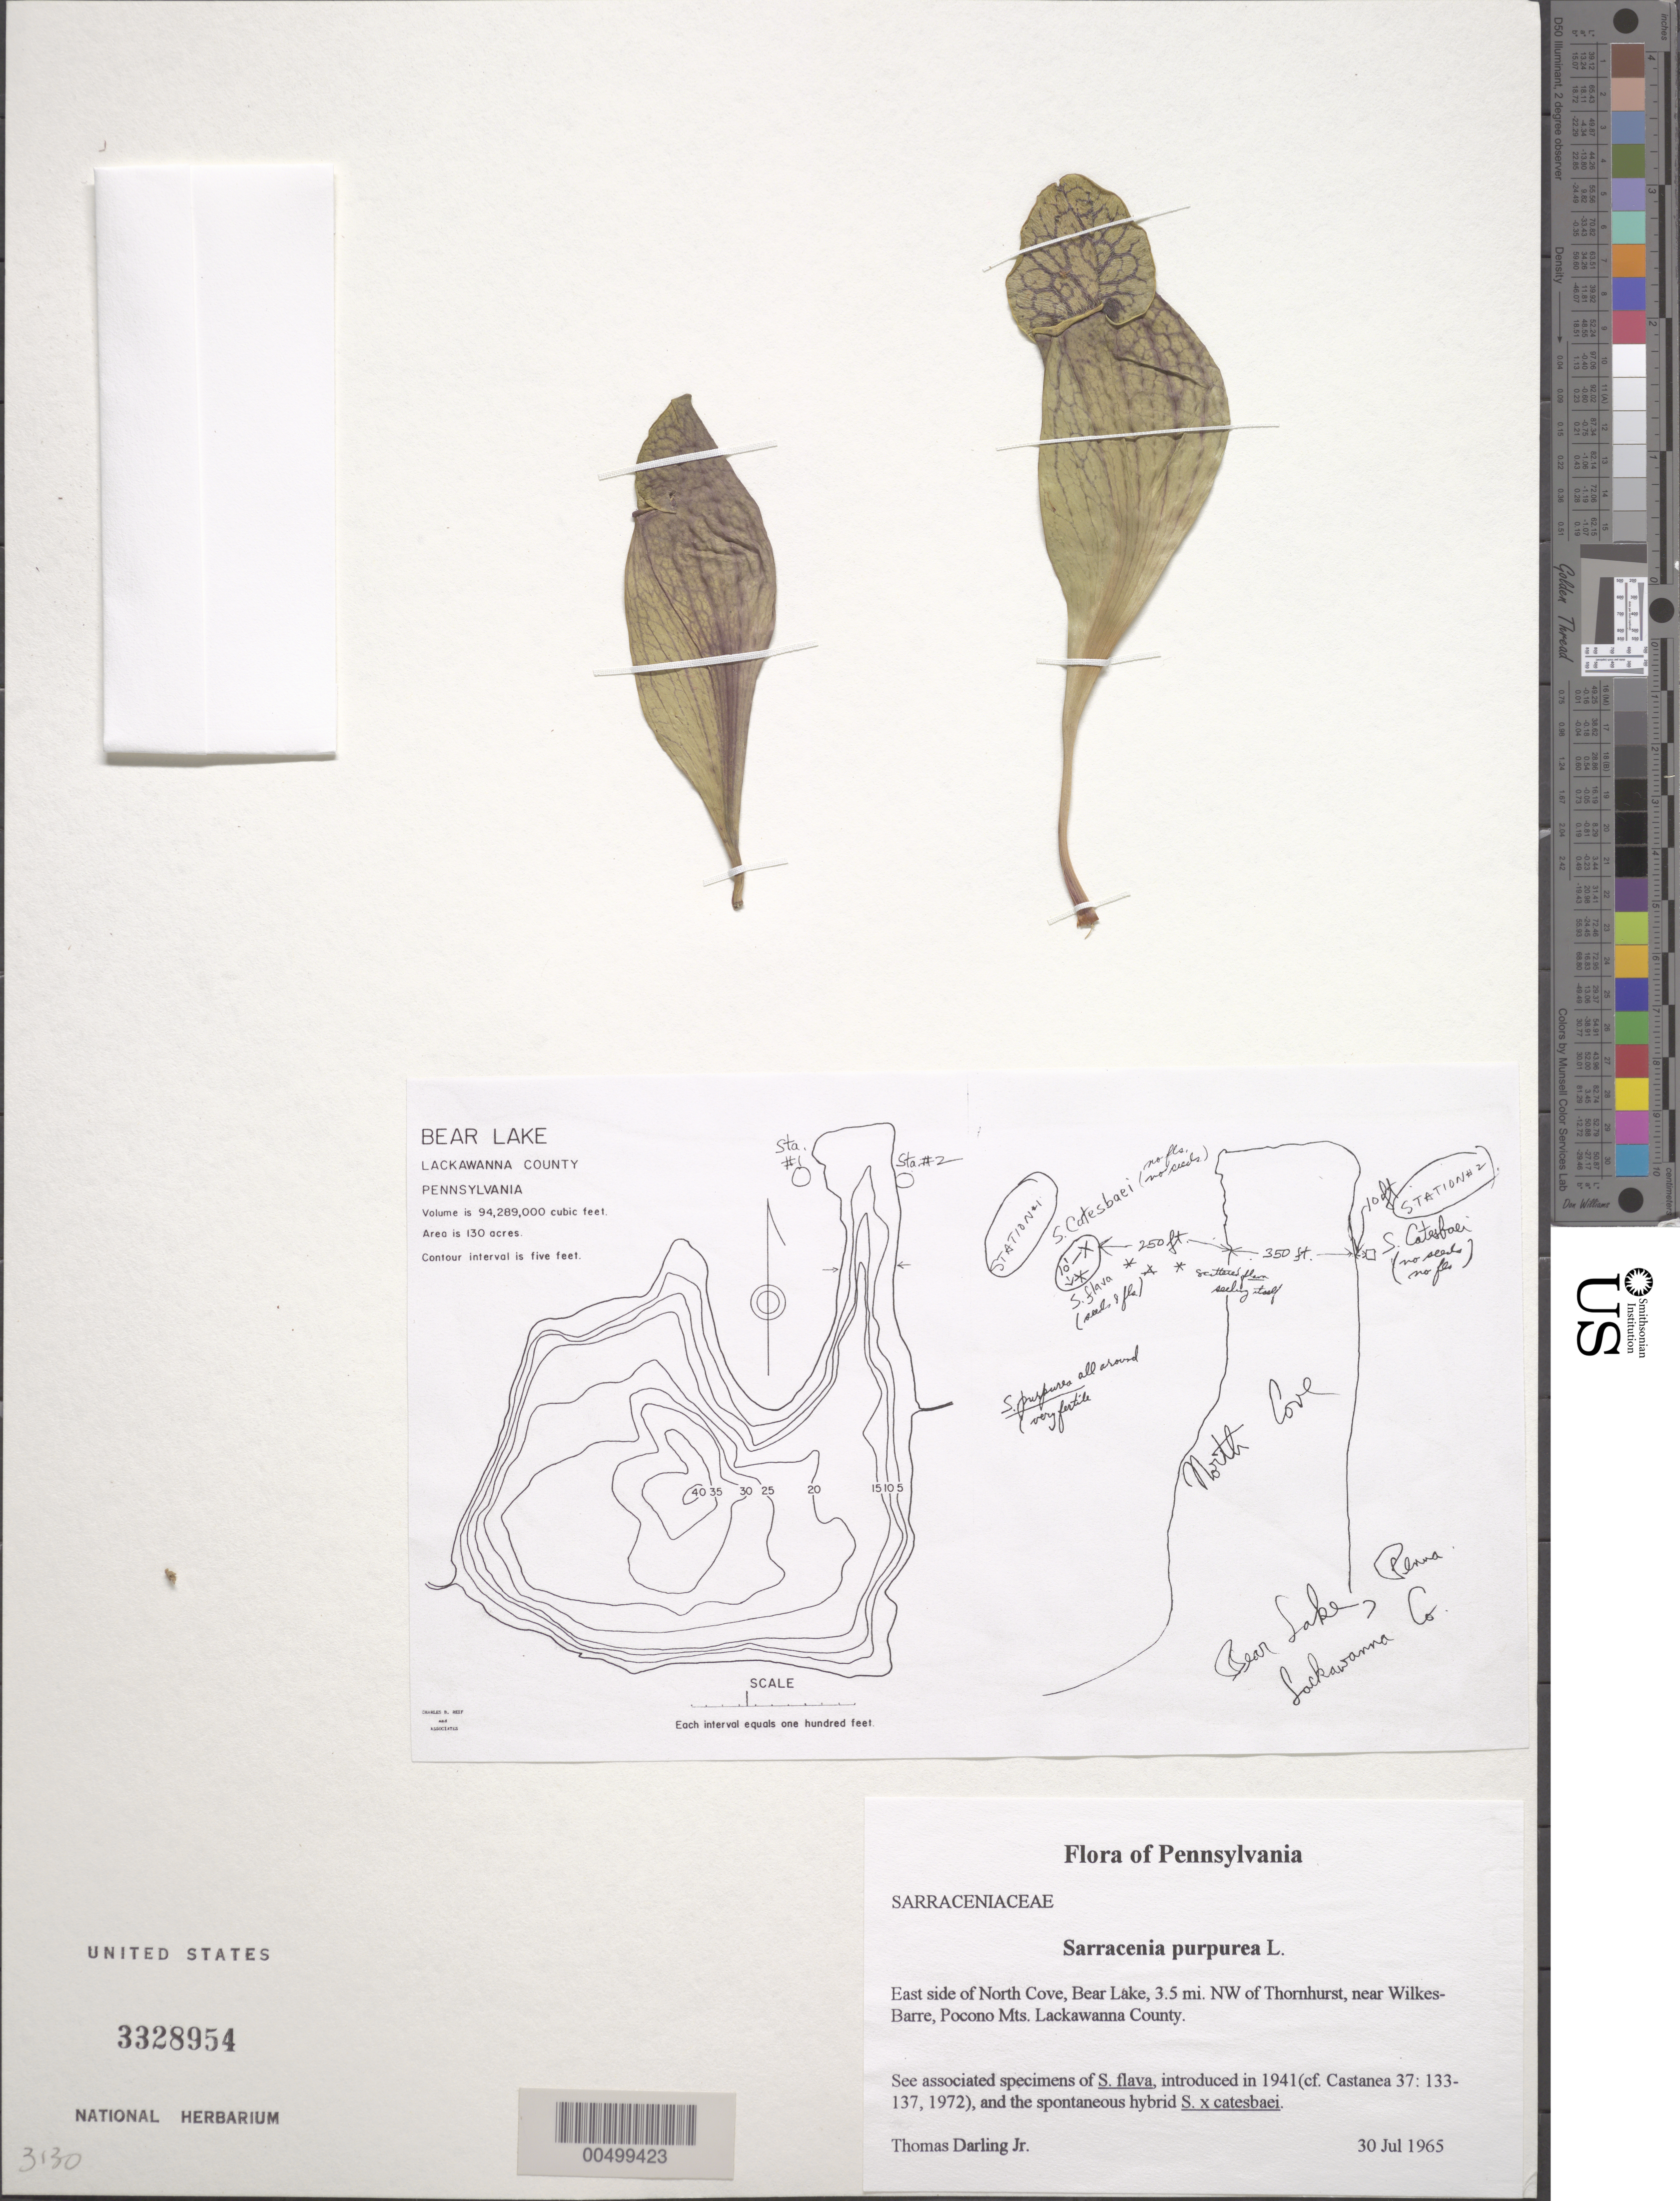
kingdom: Plantae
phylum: Tracheophyta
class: Magnoliopsida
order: Ericales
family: Sarraceniaceae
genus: Sarracenia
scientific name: Sarracenia purpurea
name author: L.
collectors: T. Darling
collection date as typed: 30 Jul 1965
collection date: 1965-07-30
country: United States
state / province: Pennsylvania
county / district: Lackawanna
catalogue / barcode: US 3328954